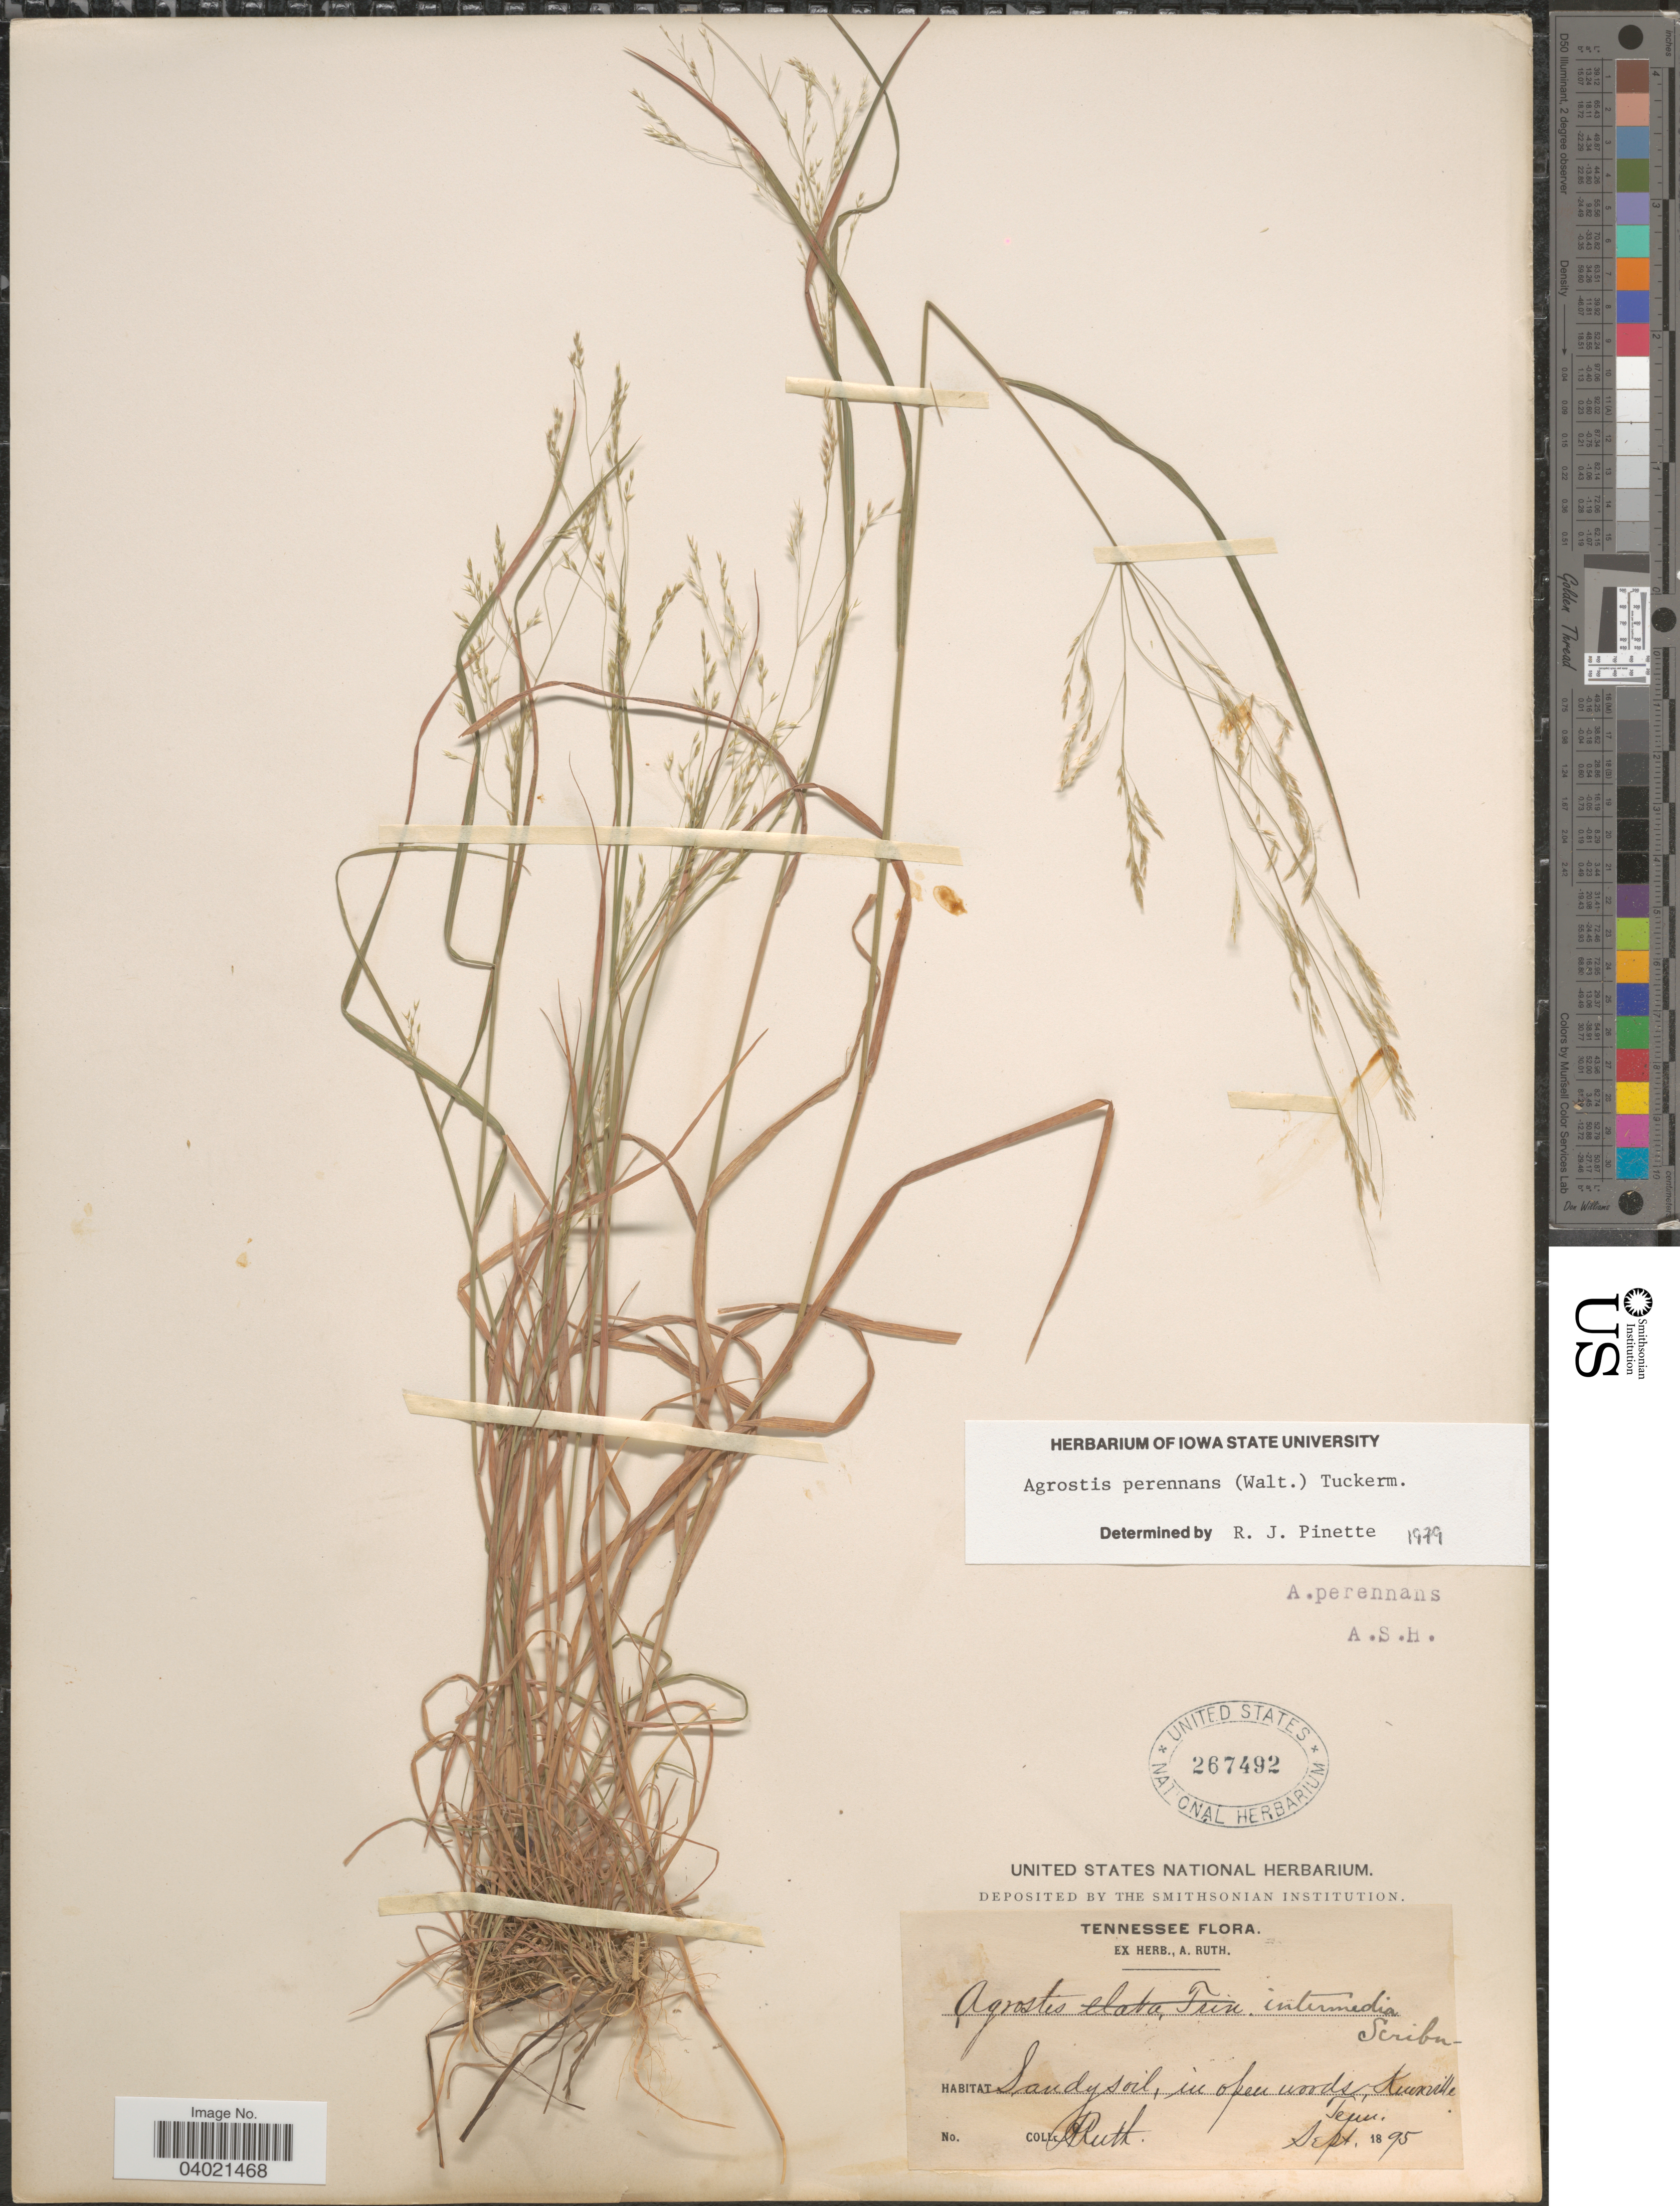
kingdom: Plantae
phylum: Tracheophyta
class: Liliopsida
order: Poales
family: Poaceae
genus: Agrostis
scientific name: Agrostis perennans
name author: (Walter) Tuck.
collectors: A. Ruth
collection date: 1895-09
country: United States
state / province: Tennessee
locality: Sandy soil, in open woods, Knoxville.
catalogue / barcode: US 267492